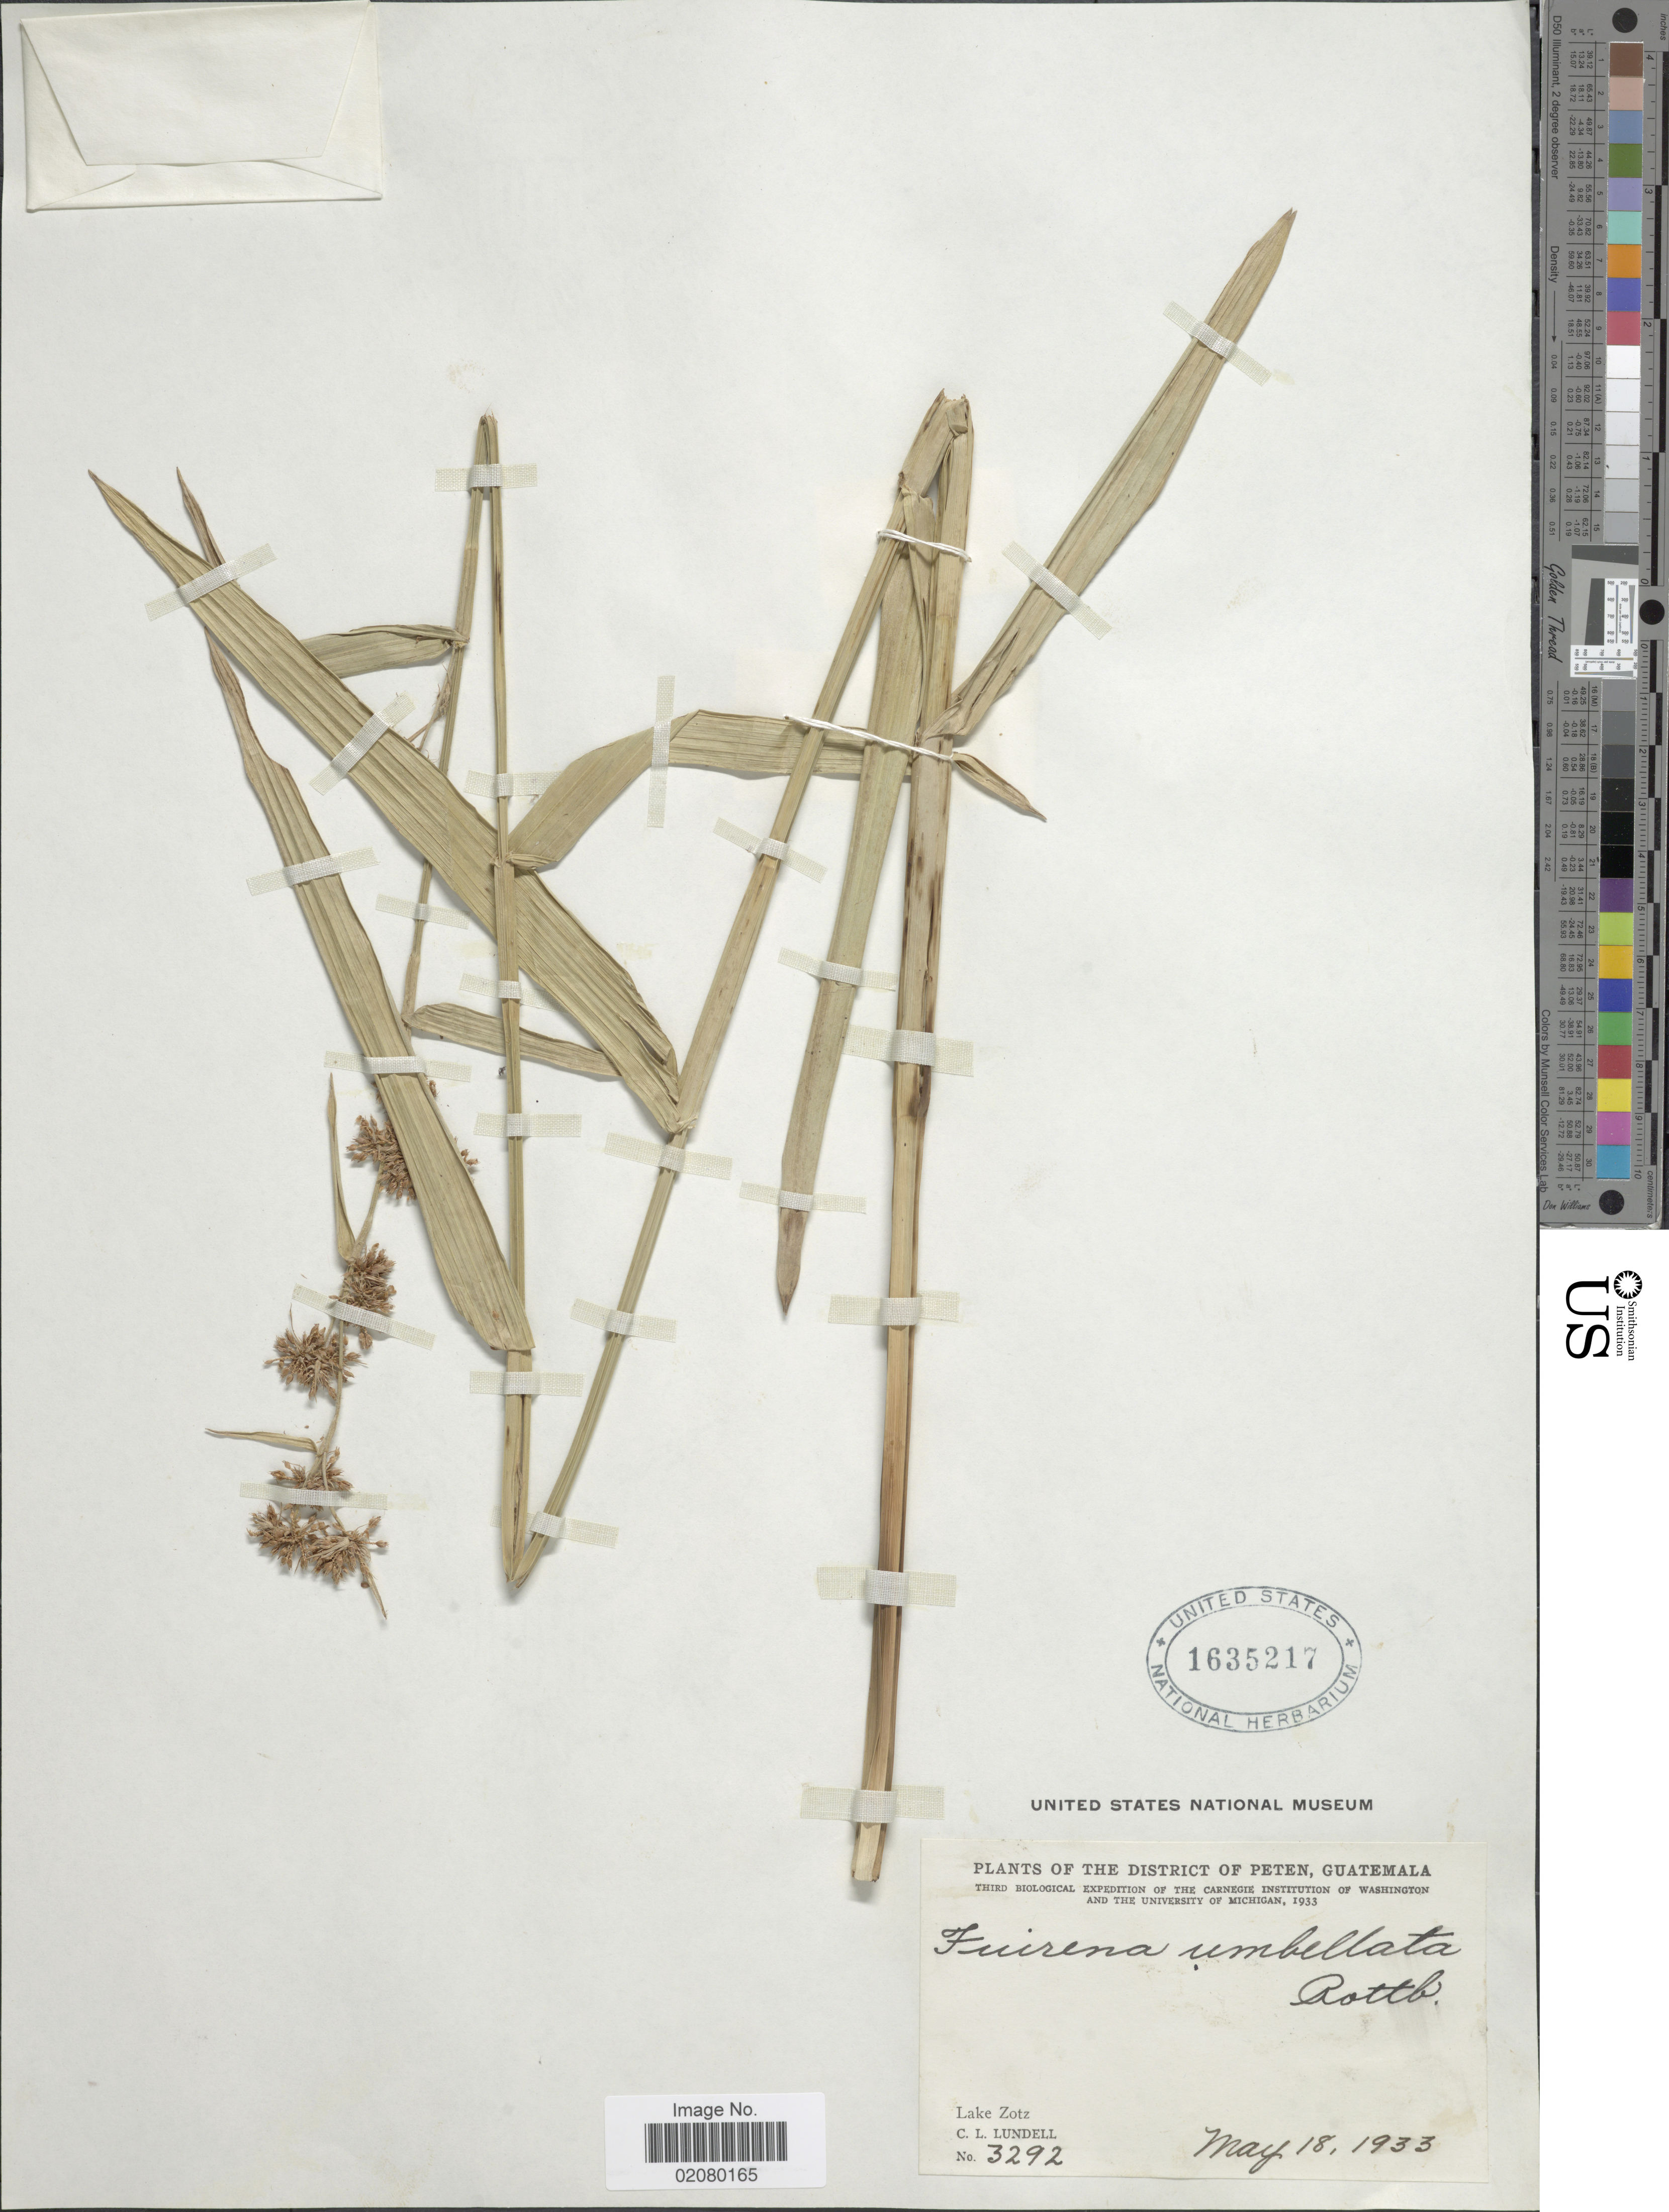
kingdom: Plantae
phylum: Tracheophyta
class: Liliopsida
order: Poales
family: Cyperaceae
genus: Fuirena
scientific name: Fuirena umbellata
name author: Rottb.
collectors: C. L. Lundell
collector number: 3292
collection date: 1933-05-18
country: Guatemala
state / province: El Petén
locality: District of Peten, Lake Zots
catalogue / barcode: US 1635217